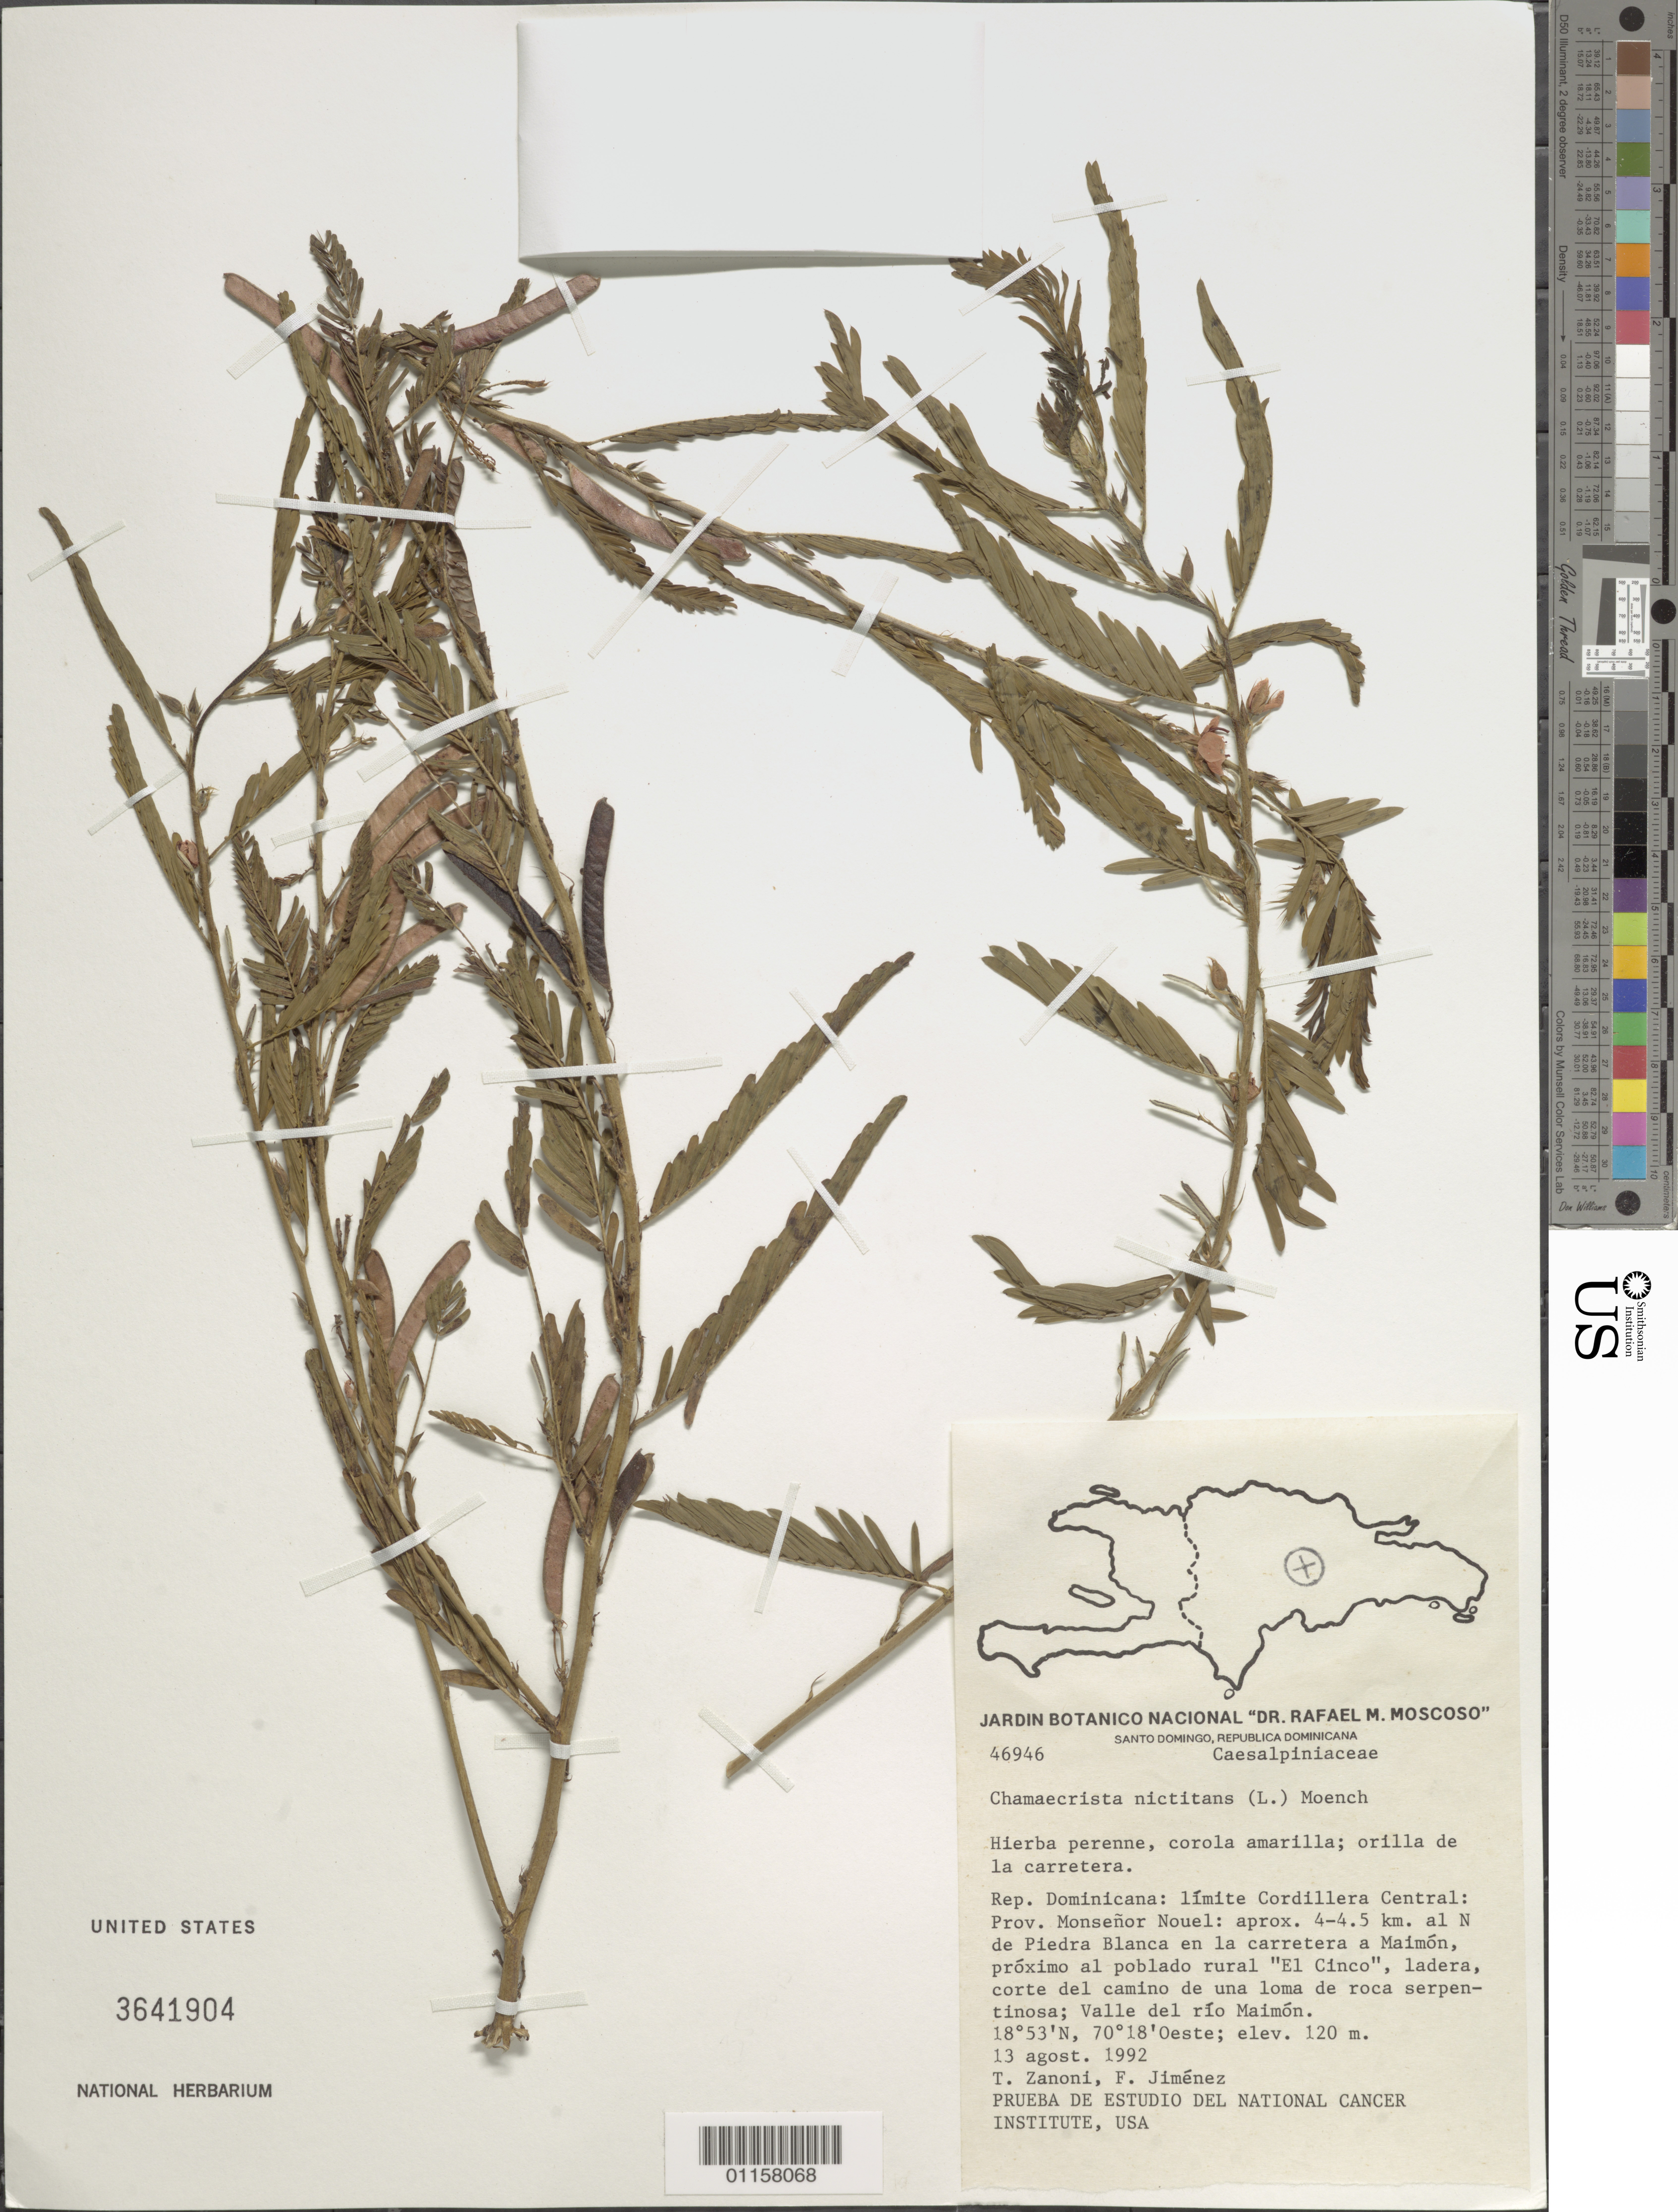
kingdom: Plantae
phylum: Tracheophyta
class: Magnoliopsida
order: Fabales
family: Fabaceae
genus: Chamaecrista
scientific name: Chamaecrista nictitans var. glabrata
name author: (Vogel) H.S. Irwin & Barneby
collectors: T. A. Zanoni & F. Jiménez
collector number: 46946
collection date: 1992-08-13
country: Dominican Republic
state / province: Monseñor Nouel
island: Hispaniola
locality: Cordillera Central límite; aprox. 4-4.5 km al N de Piedra Blanca en la carretera a Maimón, próximo al poblado rural "El Cinco". Valle del Río Maimón.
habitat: Ladera, corte del camino de una loma de roca serpentinosa; orilla de la carretera.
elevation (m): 120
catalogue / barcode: US 3641904